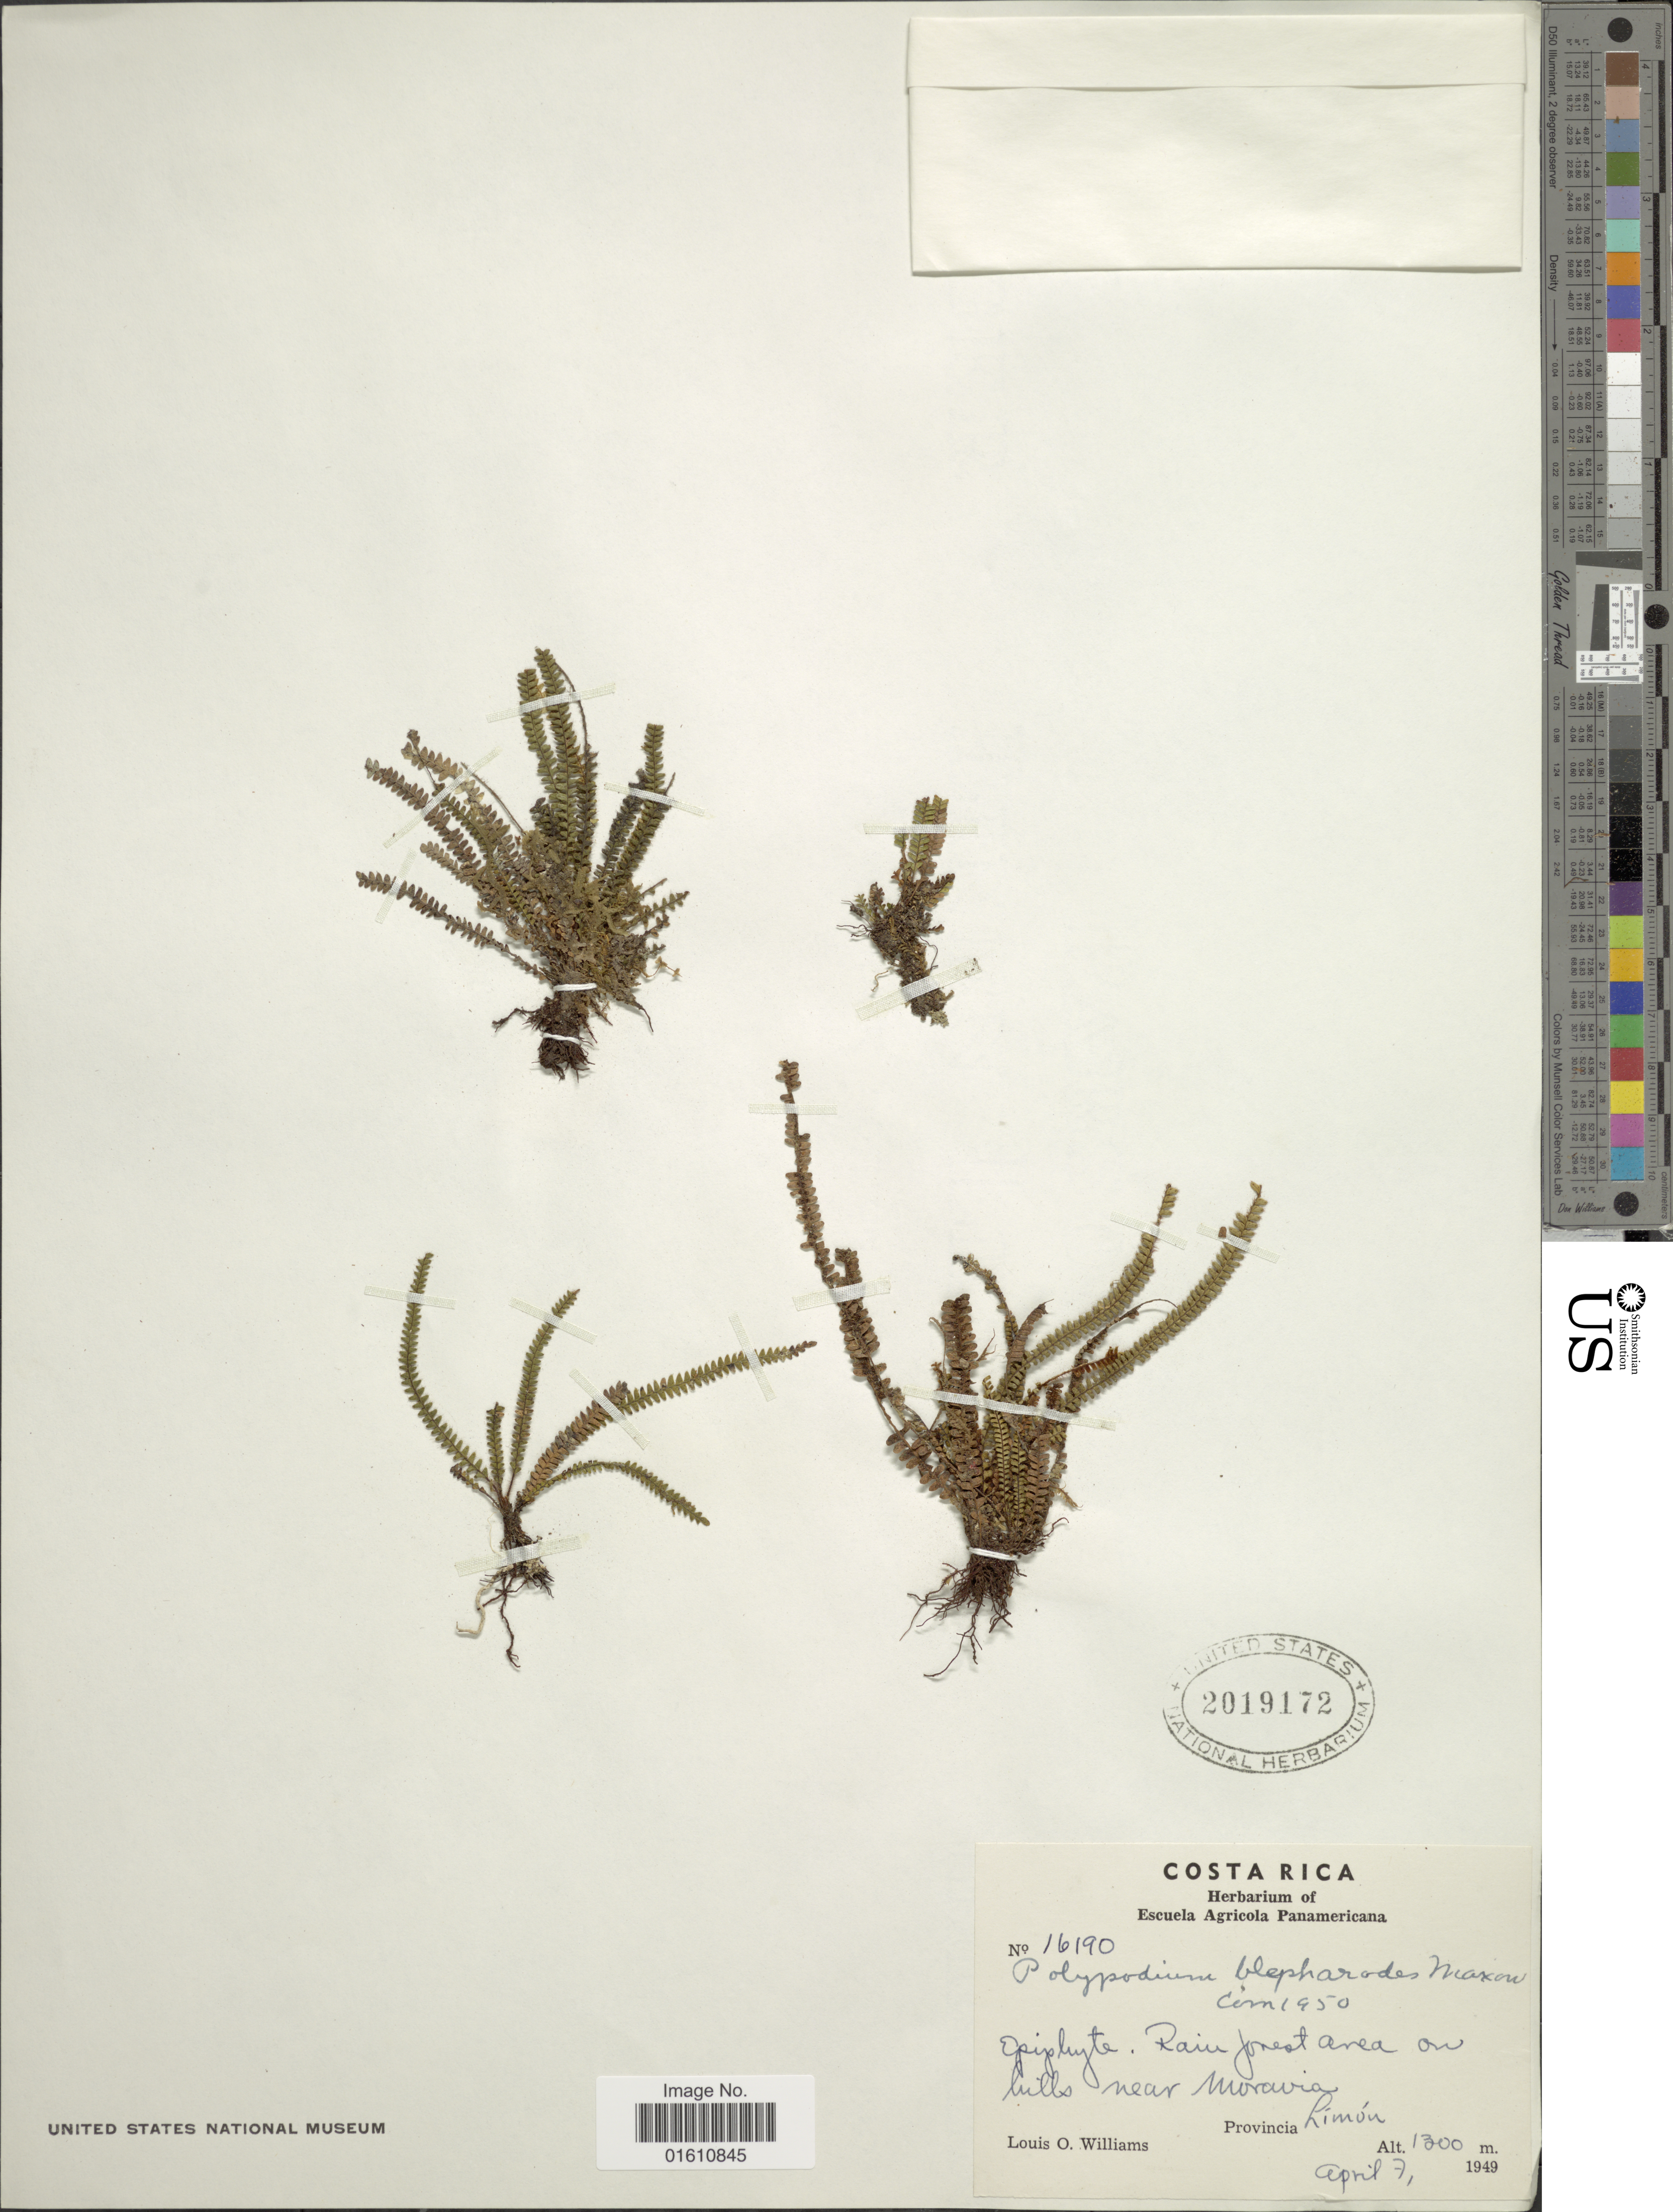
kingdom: Plantae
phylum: Tracheophyta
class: Polypodiopsida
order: Polypodiales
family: Polypodiaceae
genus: Moranopteris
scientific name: Moranopteris taenifolia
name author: (Jenman) R. Y. Hirai & J. Prado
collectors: L. O. Williams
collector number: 16190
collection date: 1949-04-07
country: Costa Rica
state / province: Limón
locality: Rain forest area on hills near Moravia, Provincia Limon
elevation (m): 1300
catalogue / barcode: US 2019172